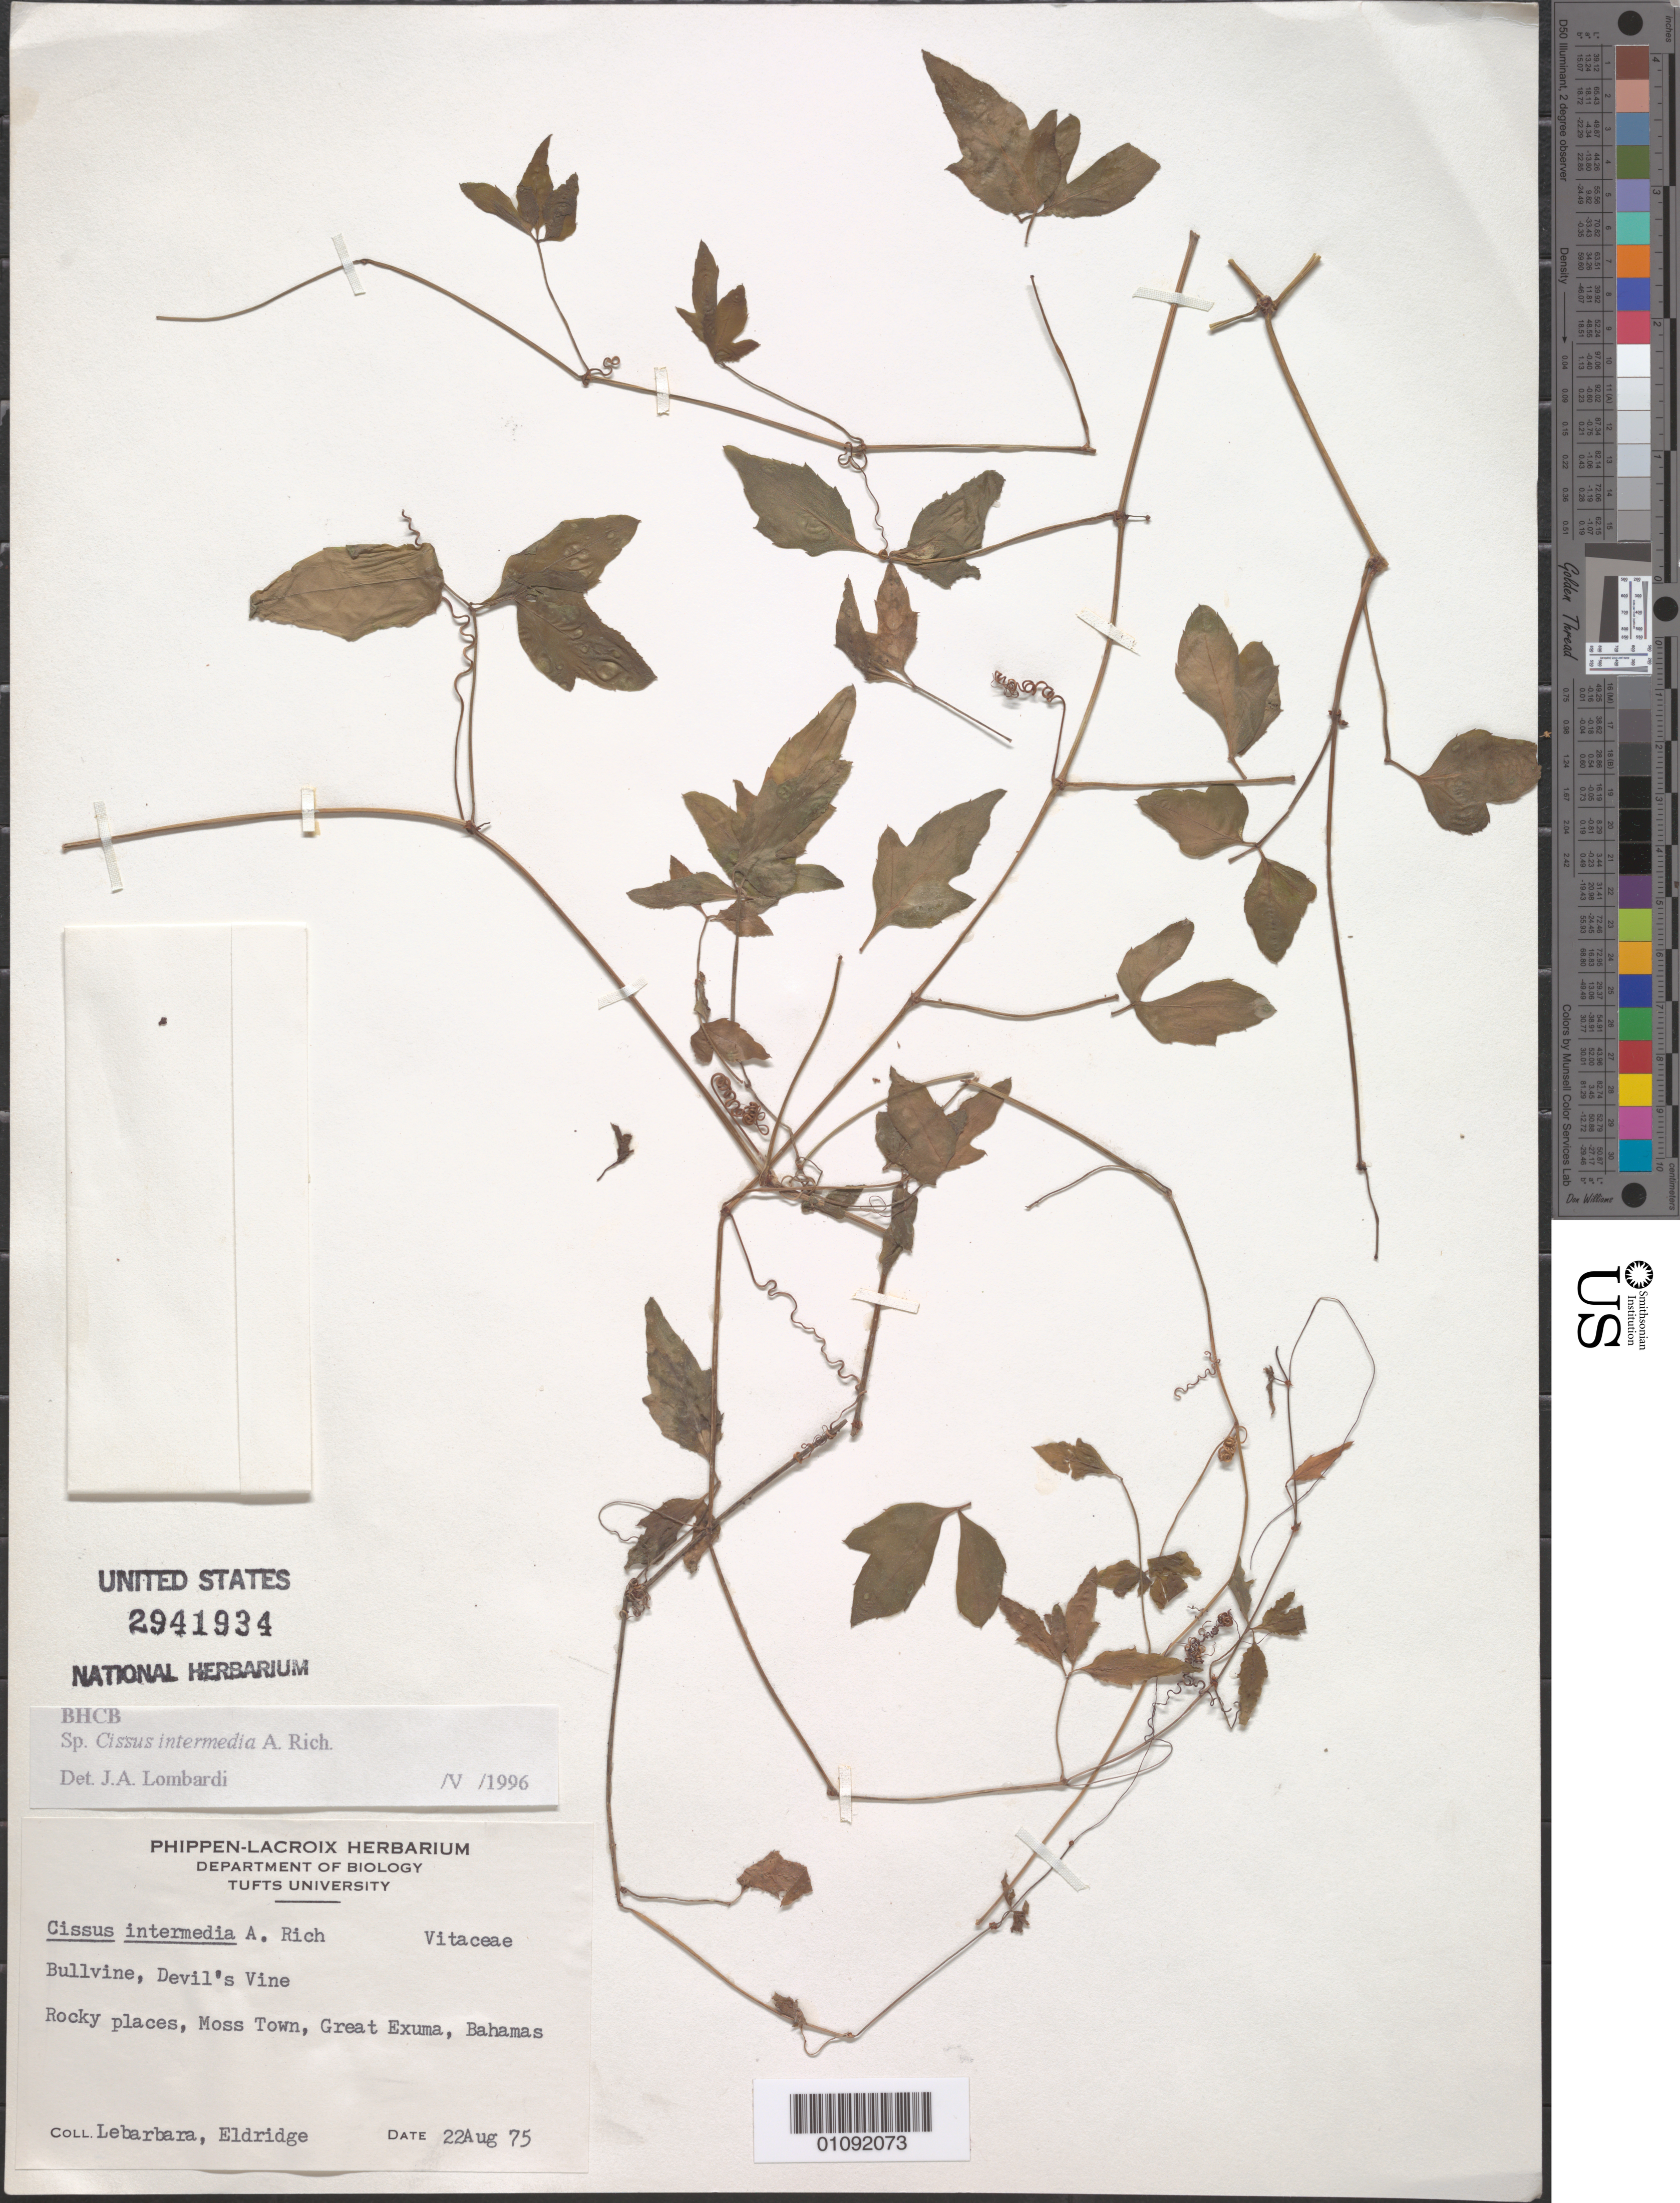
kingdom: Plantae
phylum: Tracheophyta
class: Magnoliopsida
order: Vitales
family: Vitaceae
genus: Cissus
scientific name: Cissus intermedia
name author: A. Rich.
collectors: J. Eldridge & -. Lebanbara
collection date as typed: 22 Aug 1975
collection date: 1975-08-22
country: Bahamas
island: Great Exuma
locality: Rocky places, Moss Town, Great Exuma, Bahamas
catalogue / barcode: US 2941934